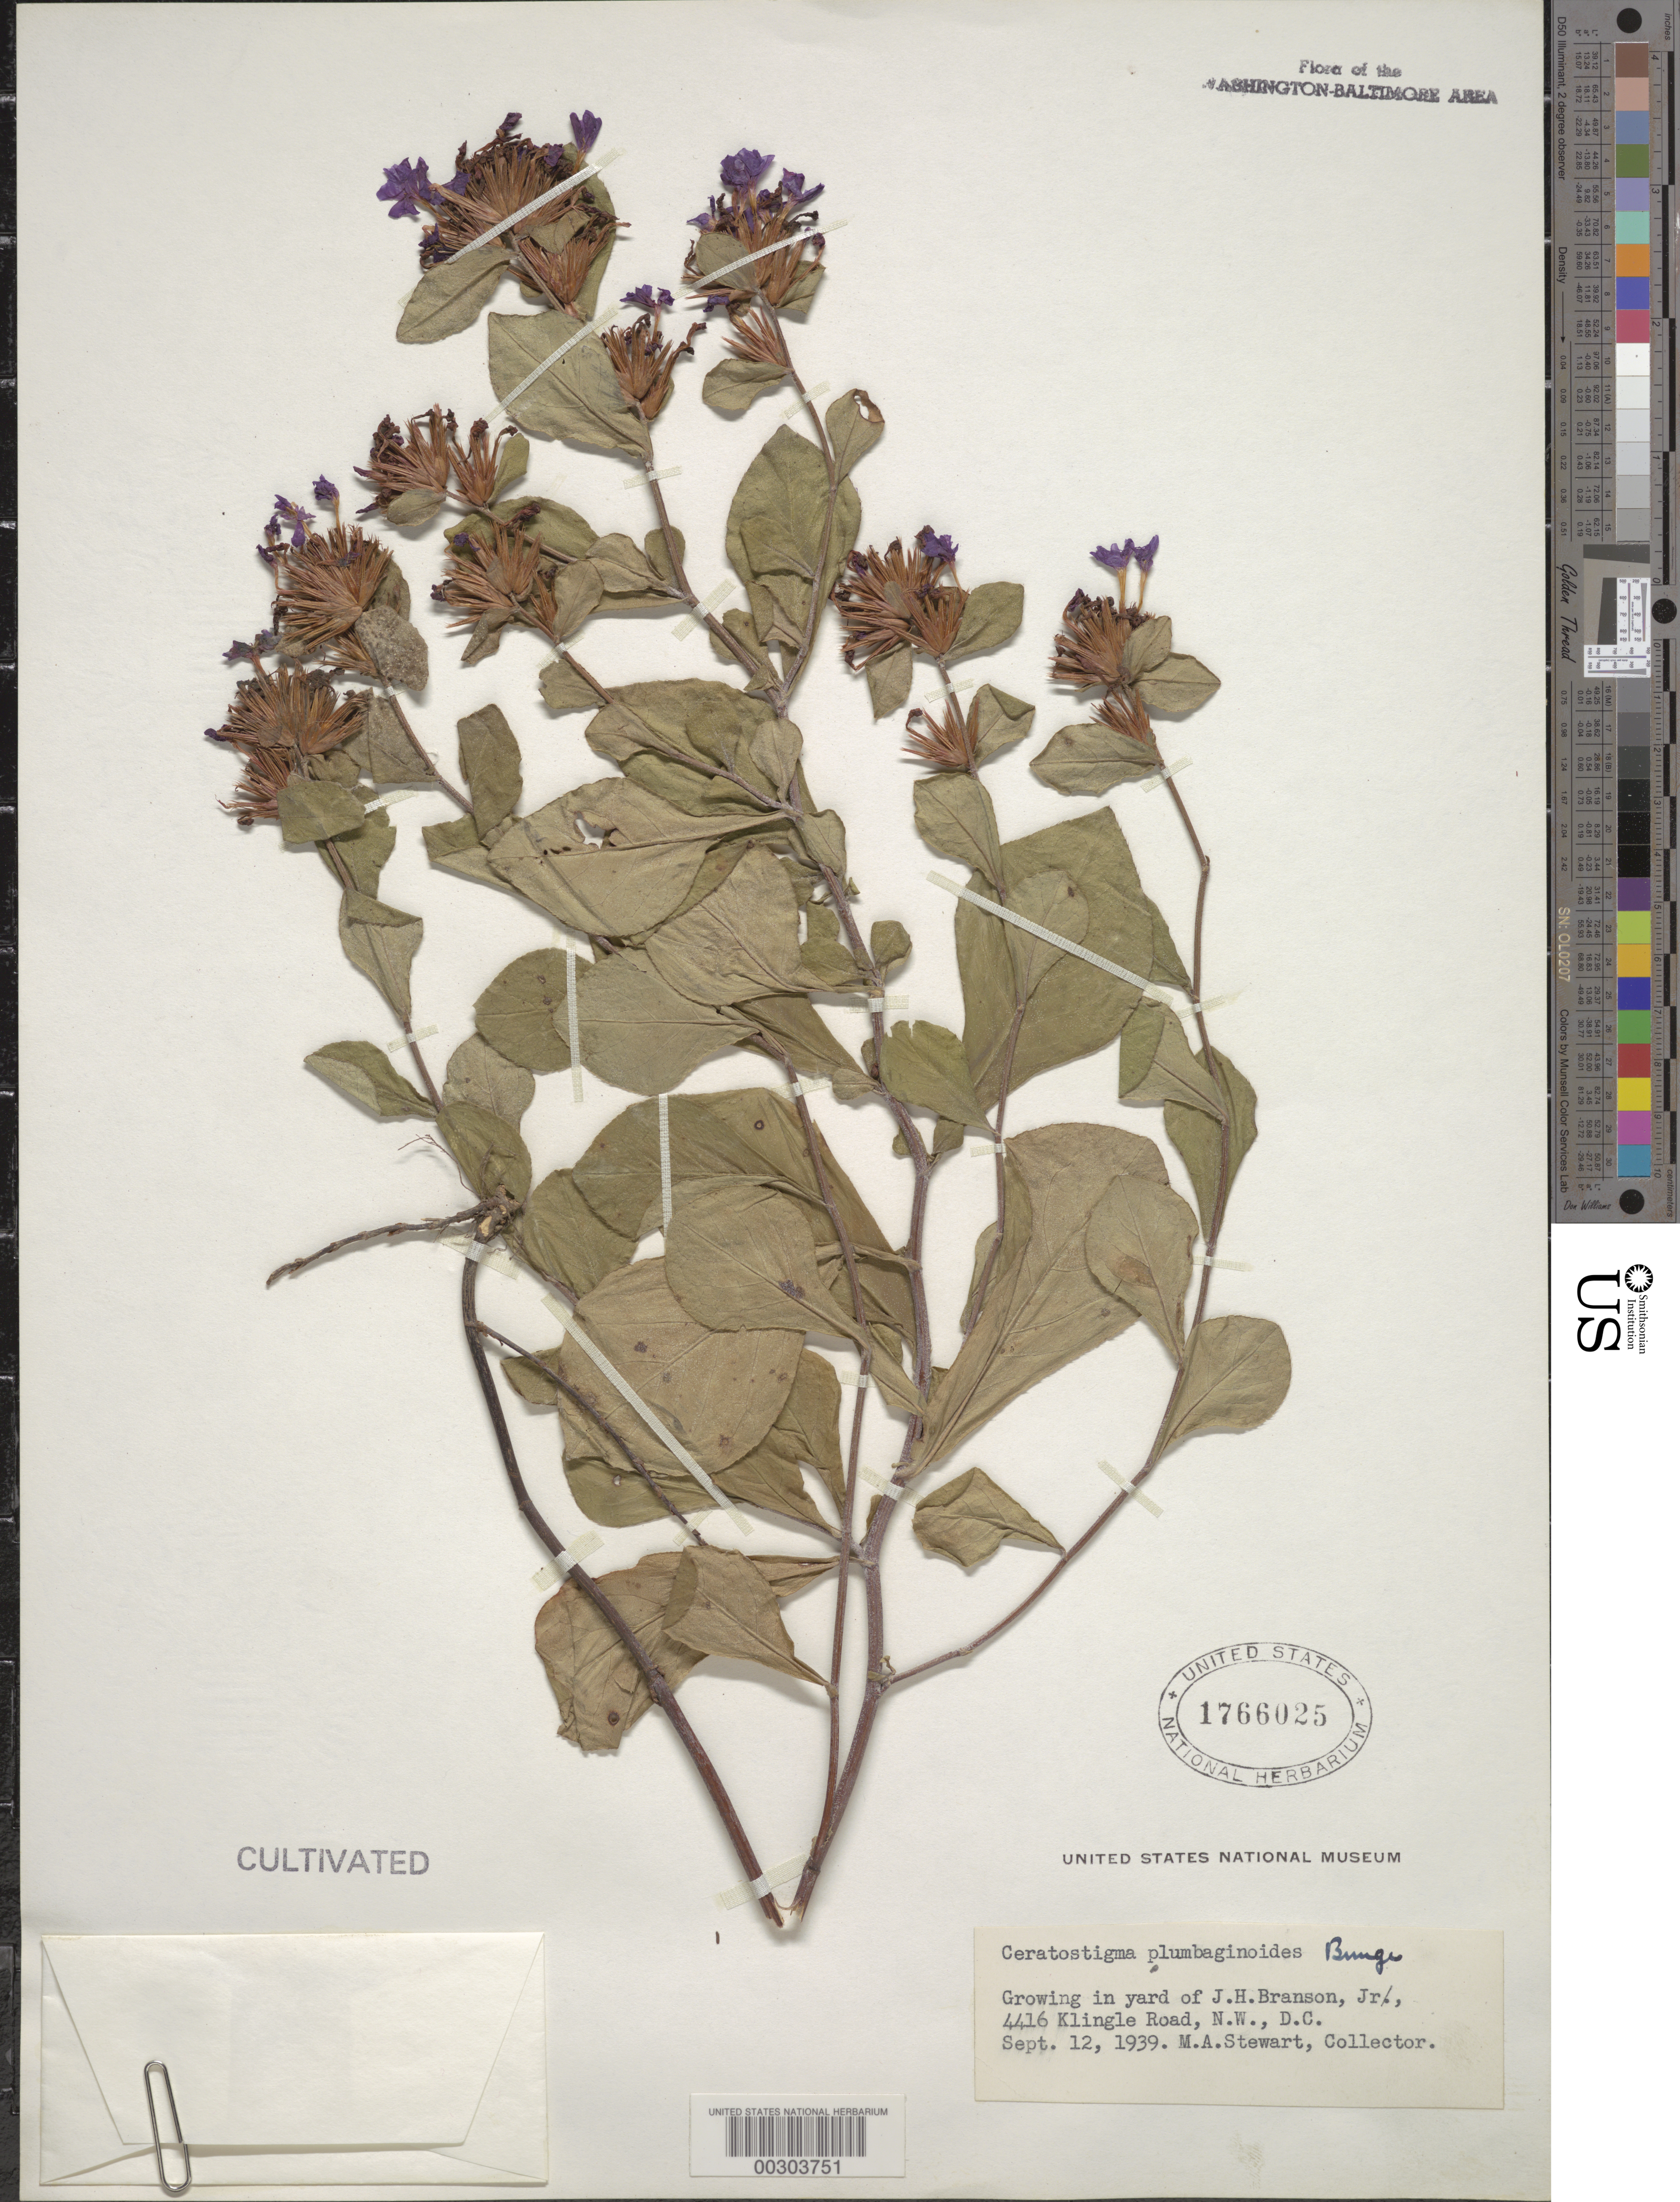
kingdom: Plantae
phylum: Tracheophyta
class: Magnoliopsida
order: Caryophyllales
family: Plumbaginaceae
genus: Ceratostigma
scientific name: Ceratostigma plumbaginoides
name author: Bunge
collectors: M. Stewart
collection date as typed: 12 Sep 1939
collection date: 1939-09-12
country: United States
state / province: District of Columbia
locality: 4416 Klingle Road NW, J.H. Branson Jr's yard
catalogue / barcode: US 1766025